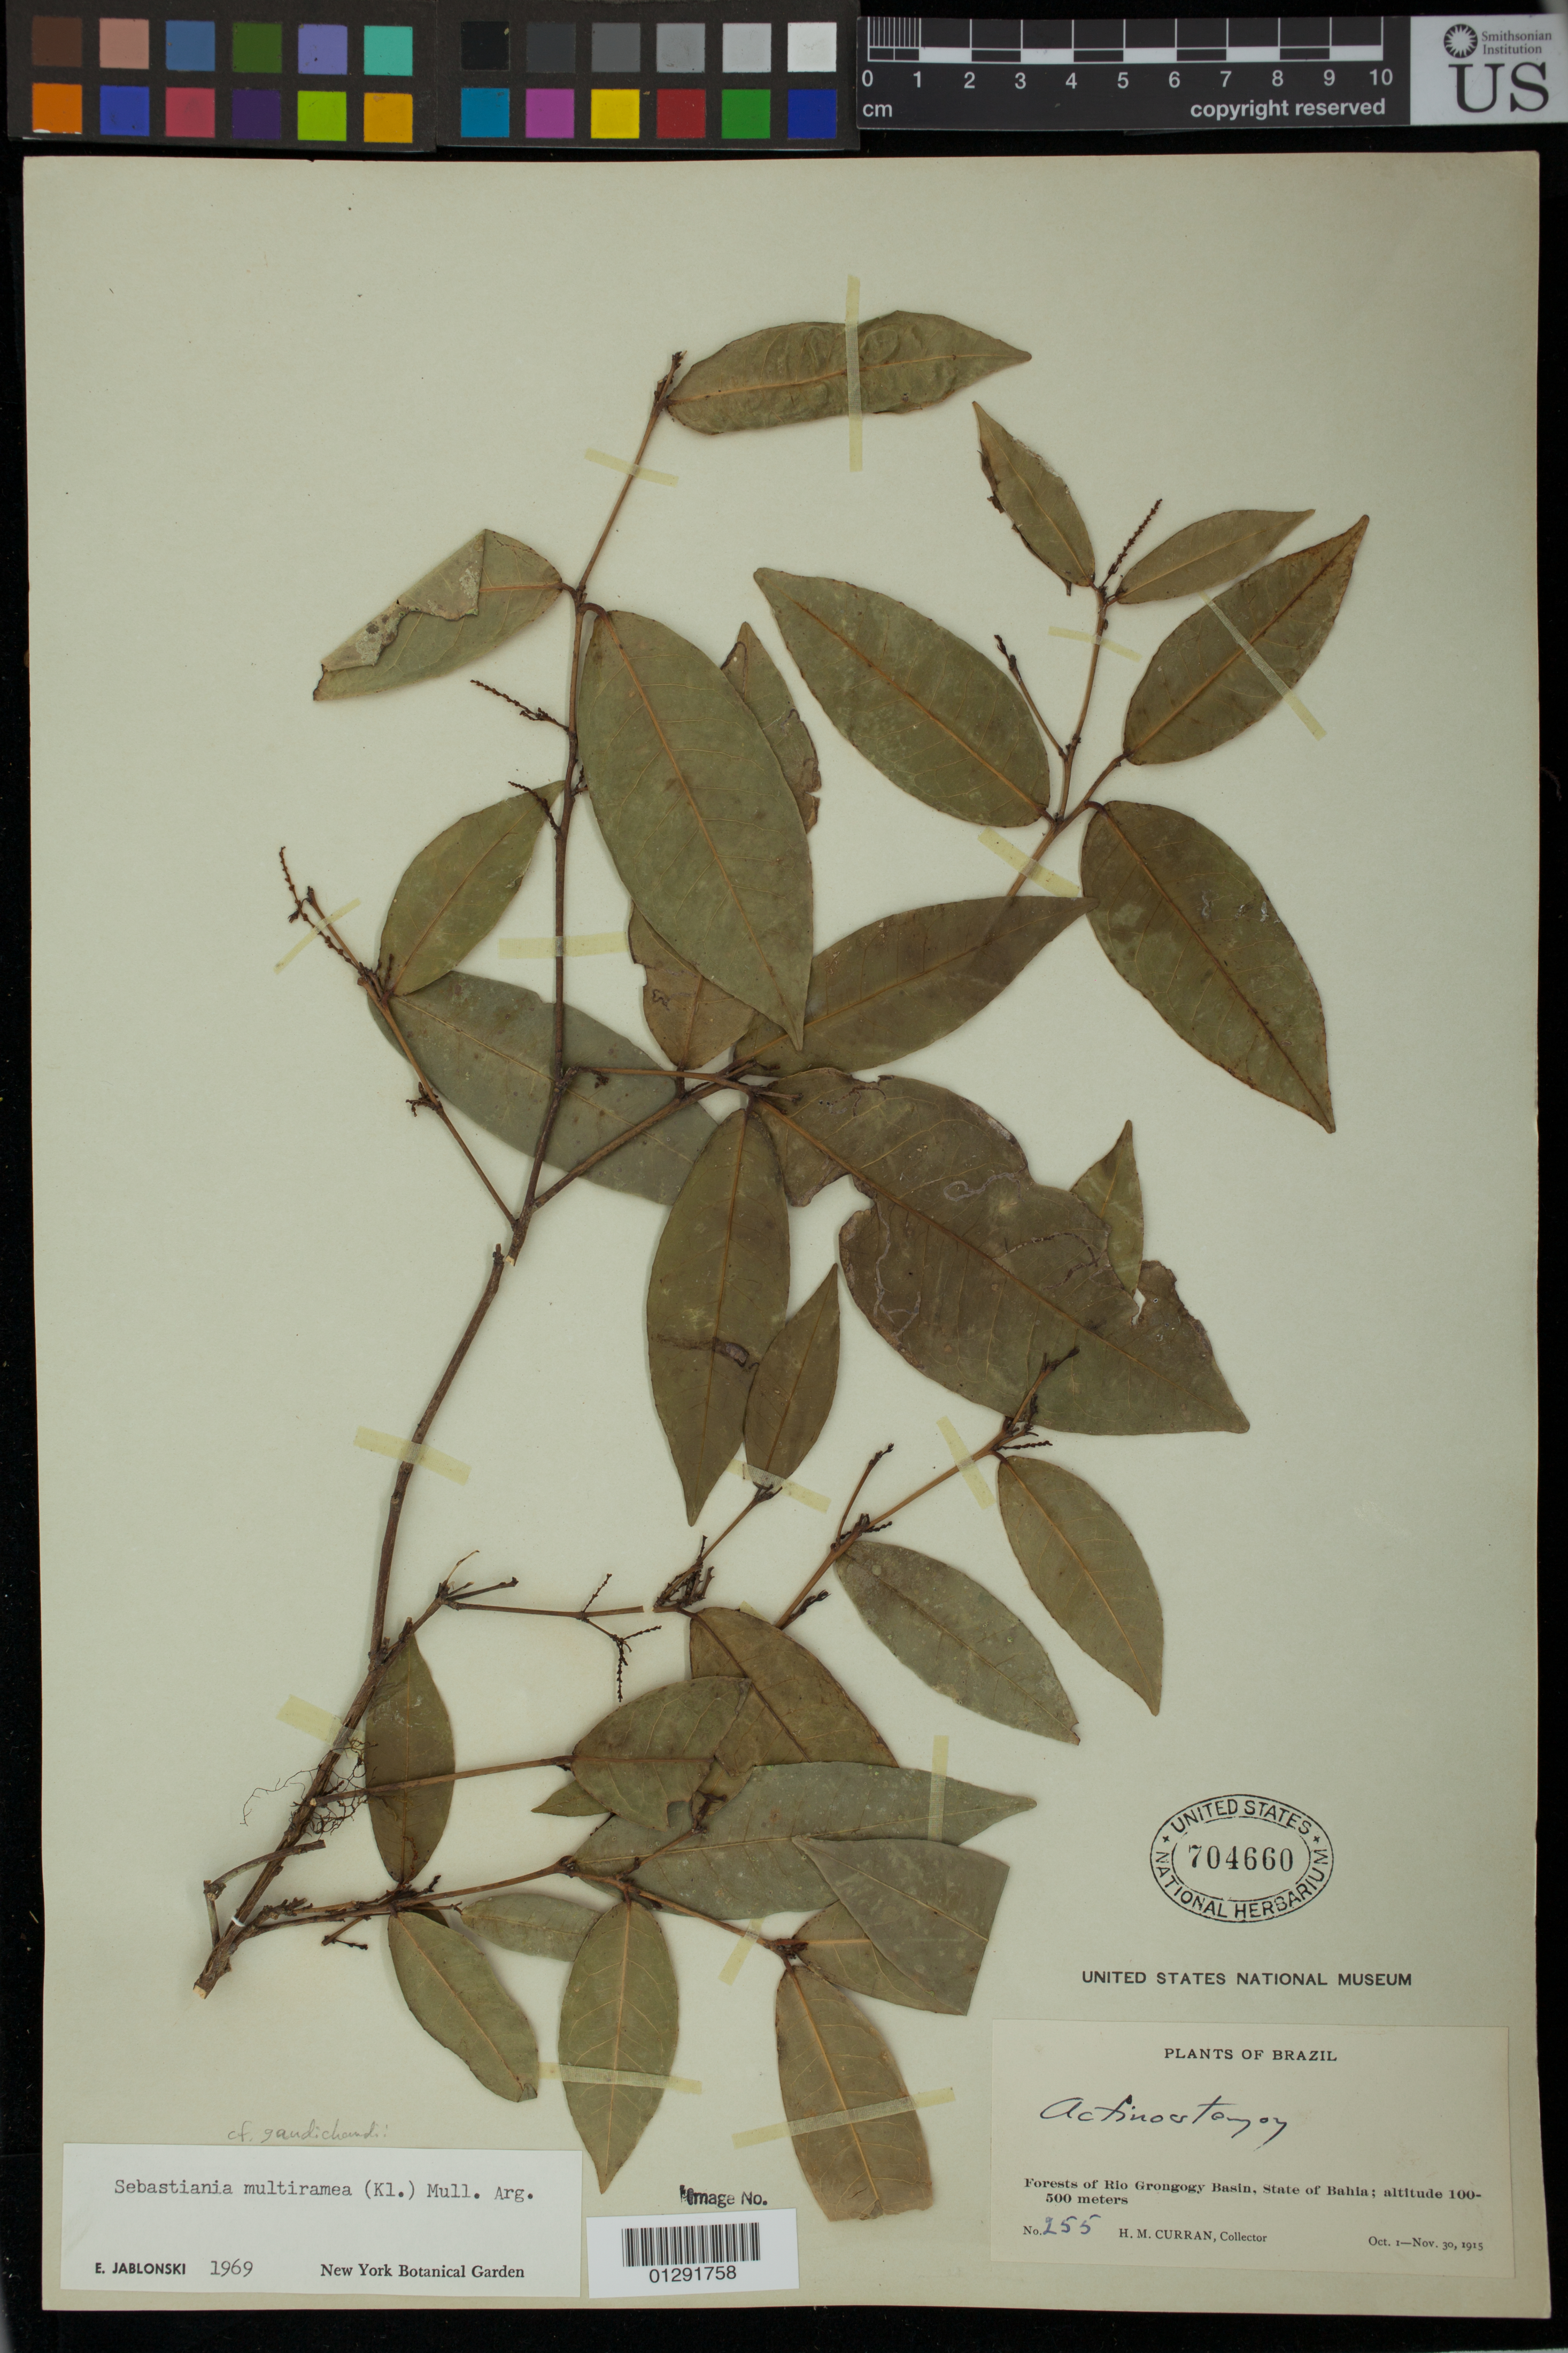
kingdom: Plantae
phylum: Tracheophyta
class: Magnoliopsida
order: Malpighiales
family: Euphorbiaceae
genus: Sebastiania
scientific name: Sebastiania multiramea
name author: (Klotzsch) Mart.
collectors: H. M. Curran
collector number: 255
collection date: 1915-10-01/1915-11-30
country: Brazil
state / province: Bahia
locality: Forests of Rio Grongogy Basin.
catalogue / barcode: US 704660